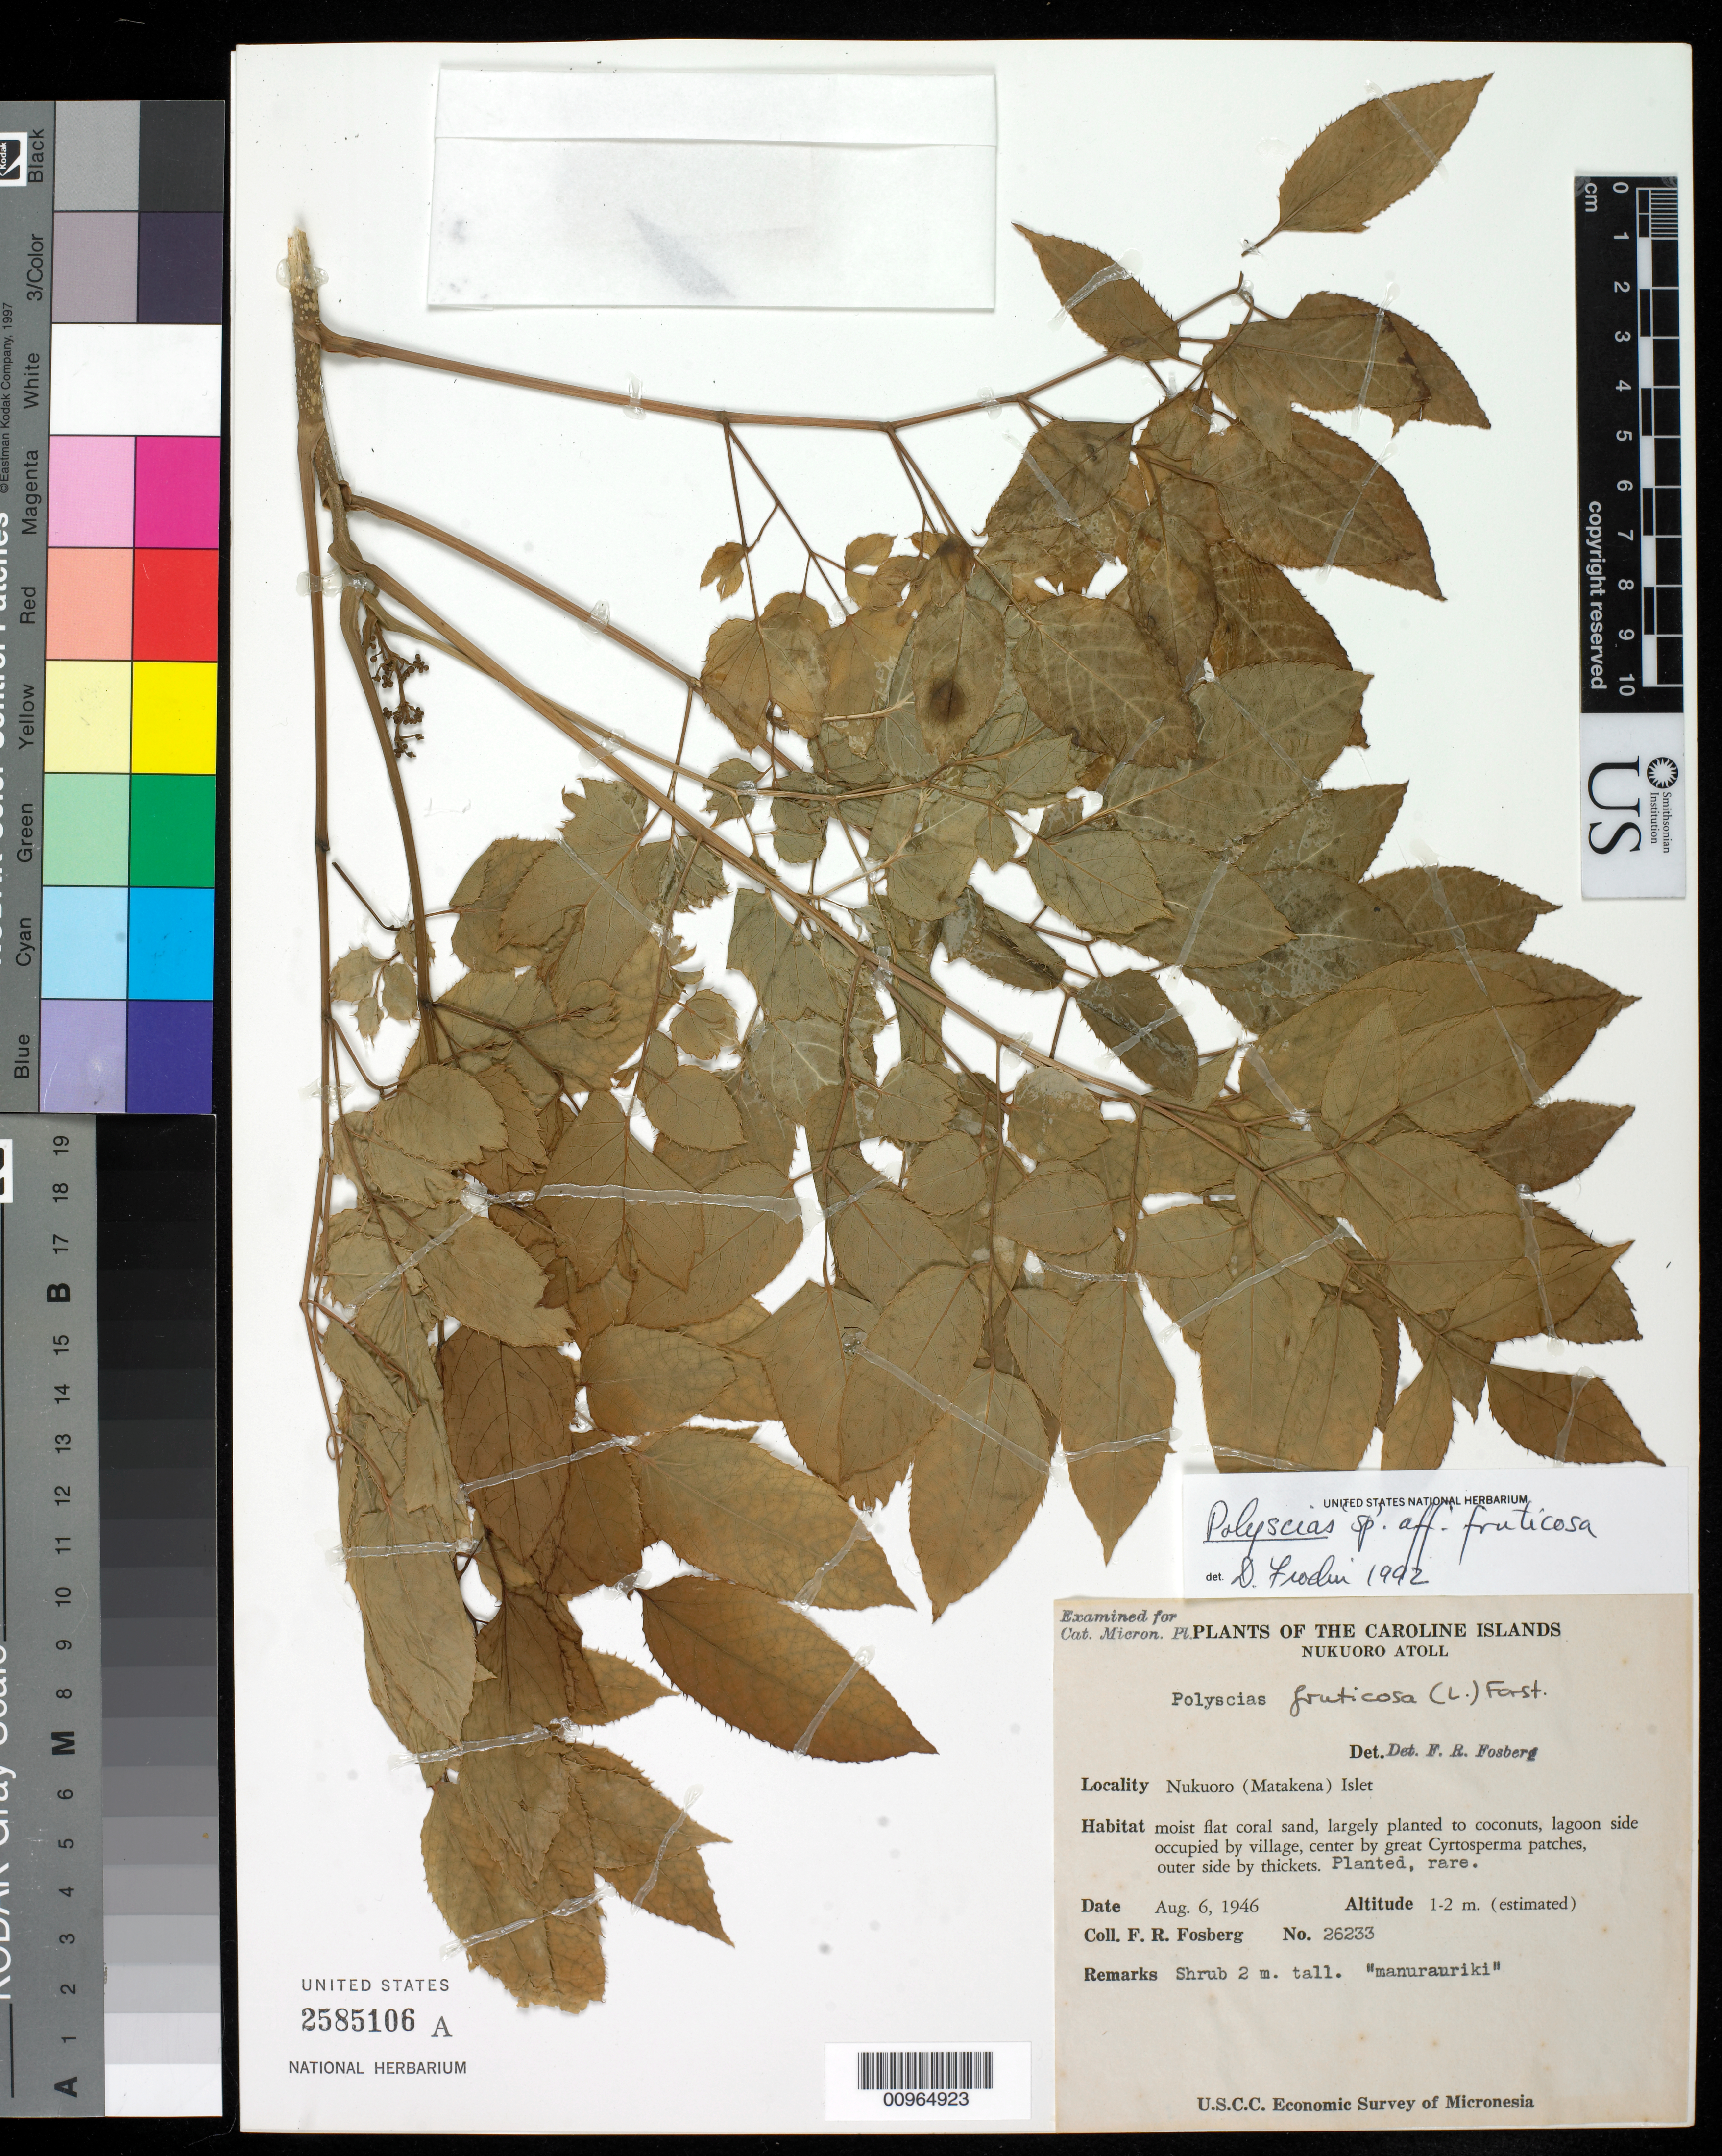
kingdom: Plantae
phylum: Tracheophyta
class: Magnoliopsida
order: Apiales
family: Araliaceae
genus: Polyscias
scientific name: Polyscias fruticosa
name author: (L.) Harms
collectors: F. R. Fosberg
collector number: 26233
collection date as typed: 06 Aug 1946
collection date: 1946-08-06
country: Micronesia, Federated States of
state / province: Pohnpei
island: Nukuoro Atoll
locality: moist flat coral sand, largely planted to coconuts, lagoon side occupied by village, center by great Cyrtosperma patches, outer side by thickets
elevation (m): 1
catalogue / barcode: US 2585106